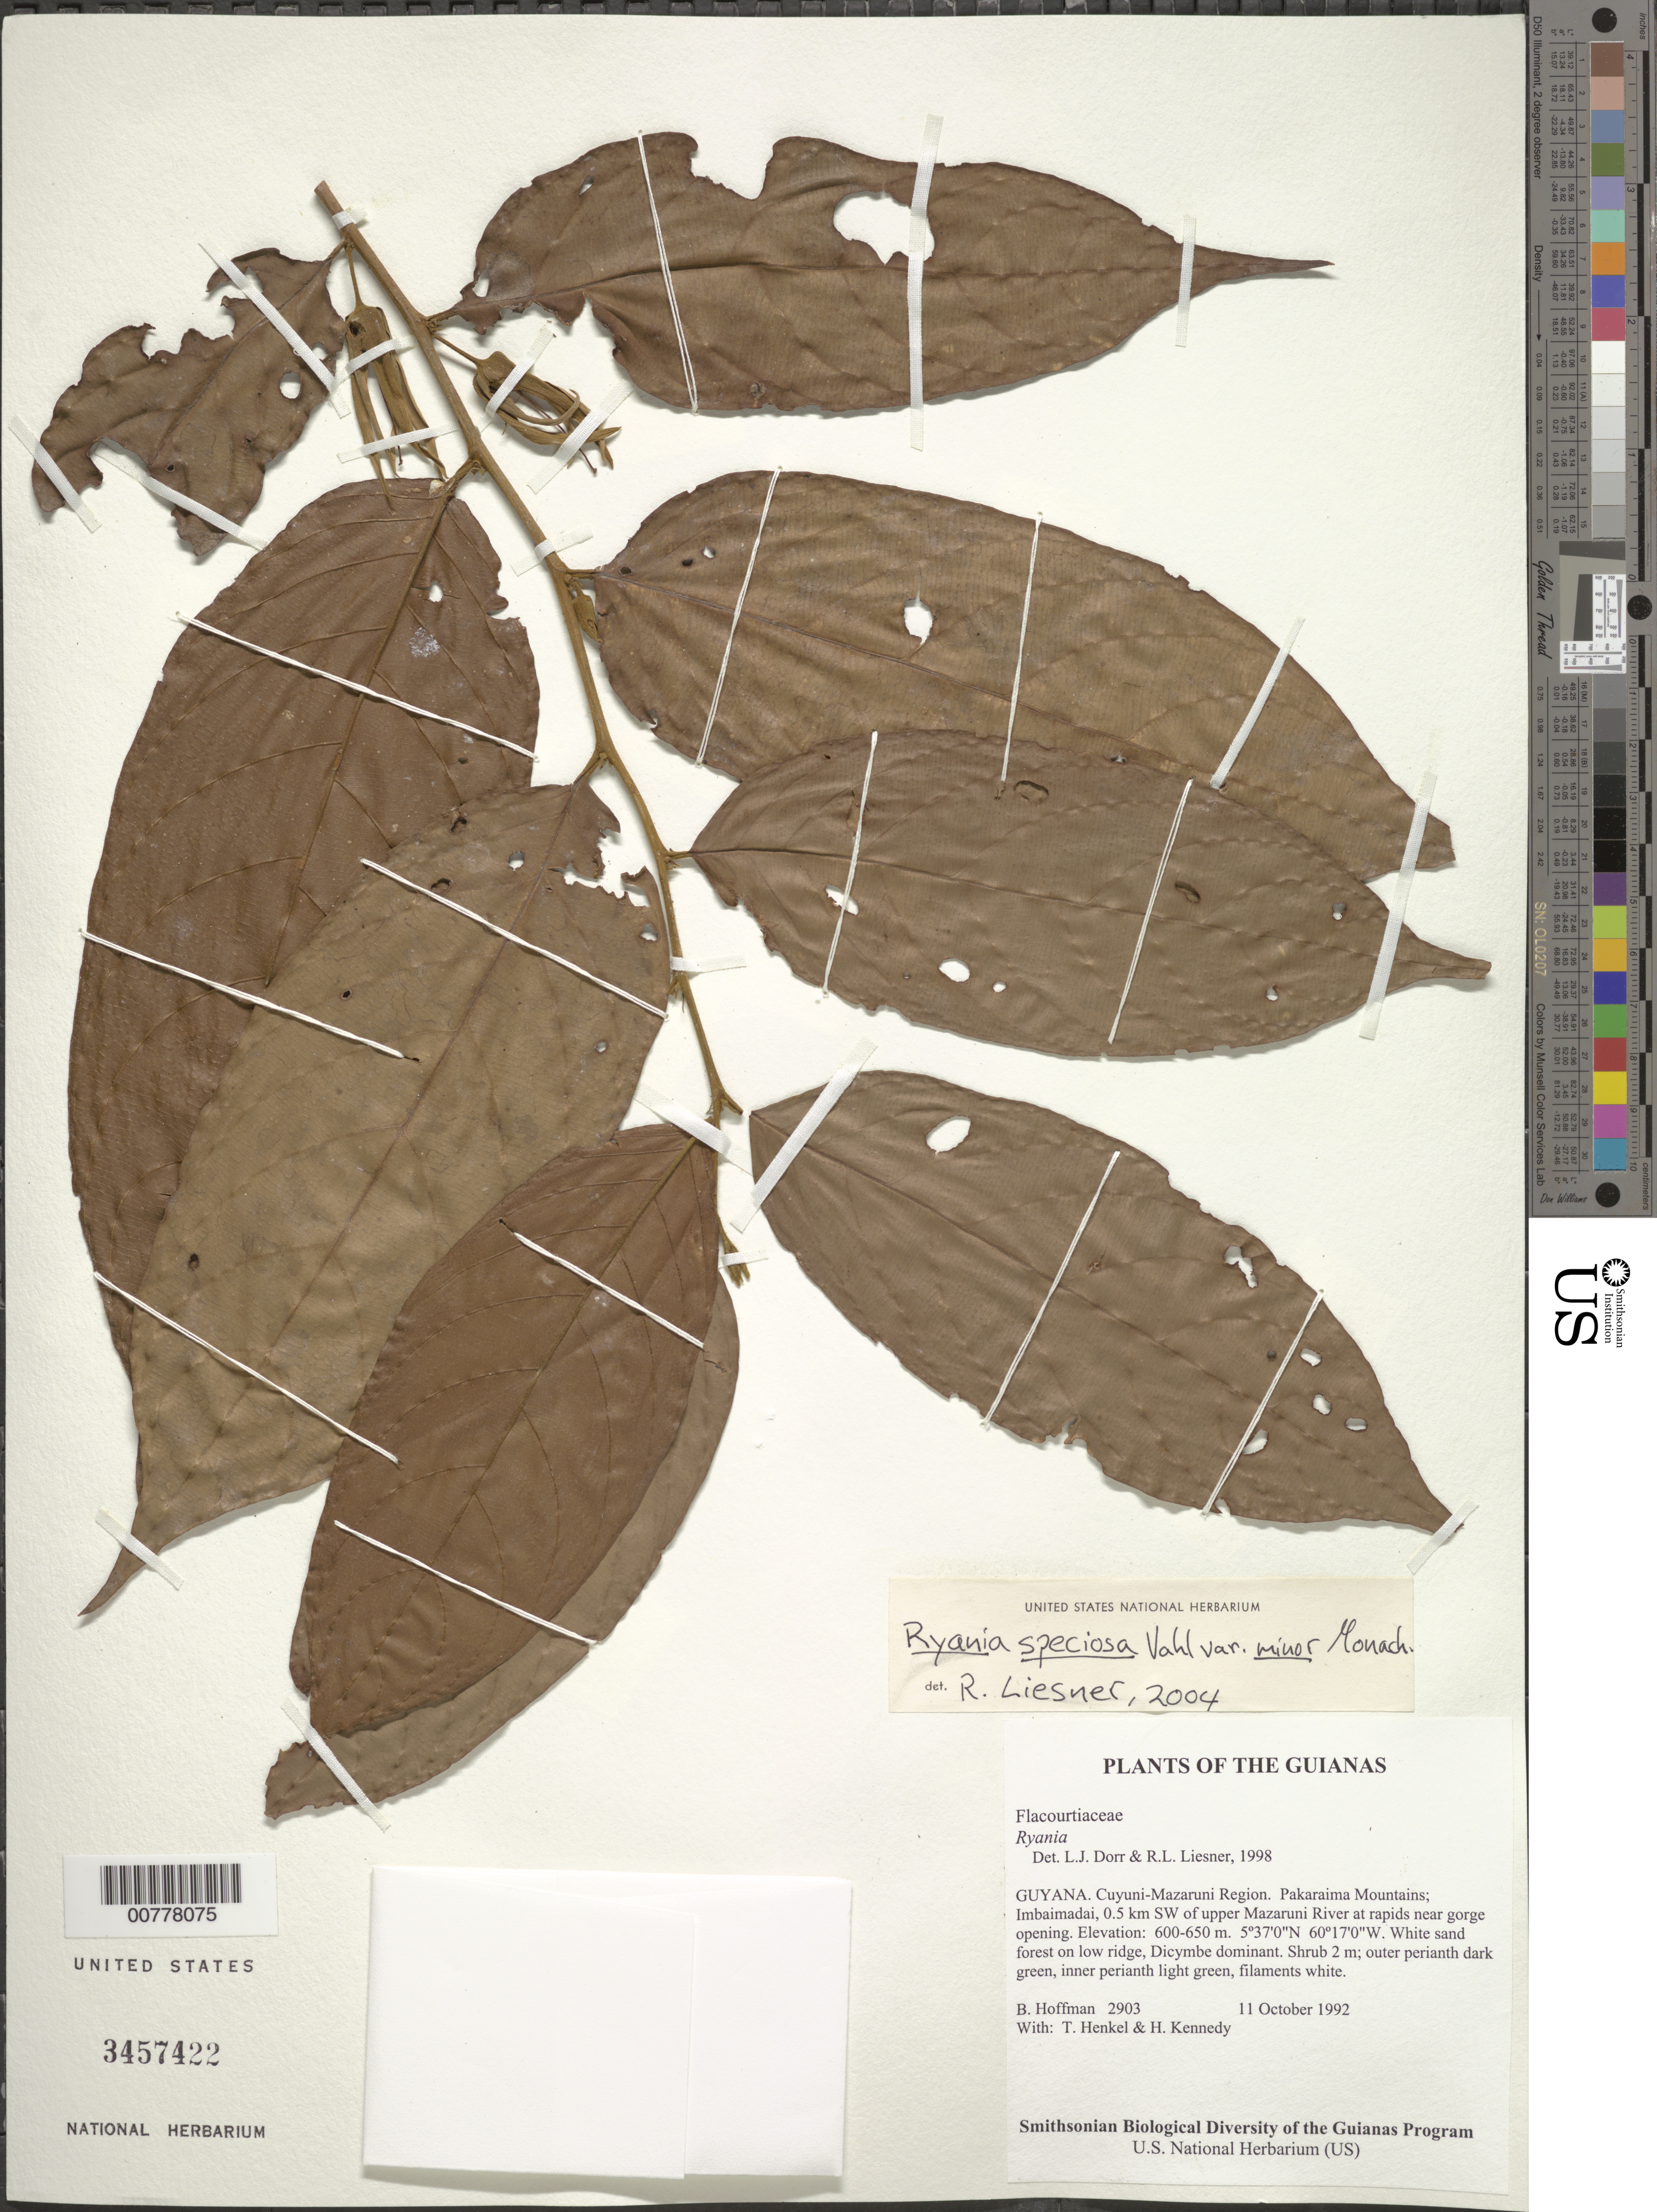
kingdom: Plantae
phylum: Tracheophyta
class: Magnoliopsida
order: Malpighiales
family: Salicaceae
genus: Ryania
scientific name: Ryania speciosa var. minor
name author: Monach.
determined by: Liesner, R. L.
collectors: B. Hoffman, T. Henkel & H. Kennedy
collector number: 2903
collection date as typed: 11 October 1992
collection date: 1992-10-11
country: Guyana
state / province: Cuyuni-Mazaruni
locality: Pakaraima Mountains; Imbaimadai, 0.5 km SW of upper Mazaruni River at rapids near gorge opening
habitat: White sand forest on low ridge, Dicymbe dominant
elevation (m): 600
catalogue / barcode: US 3457422